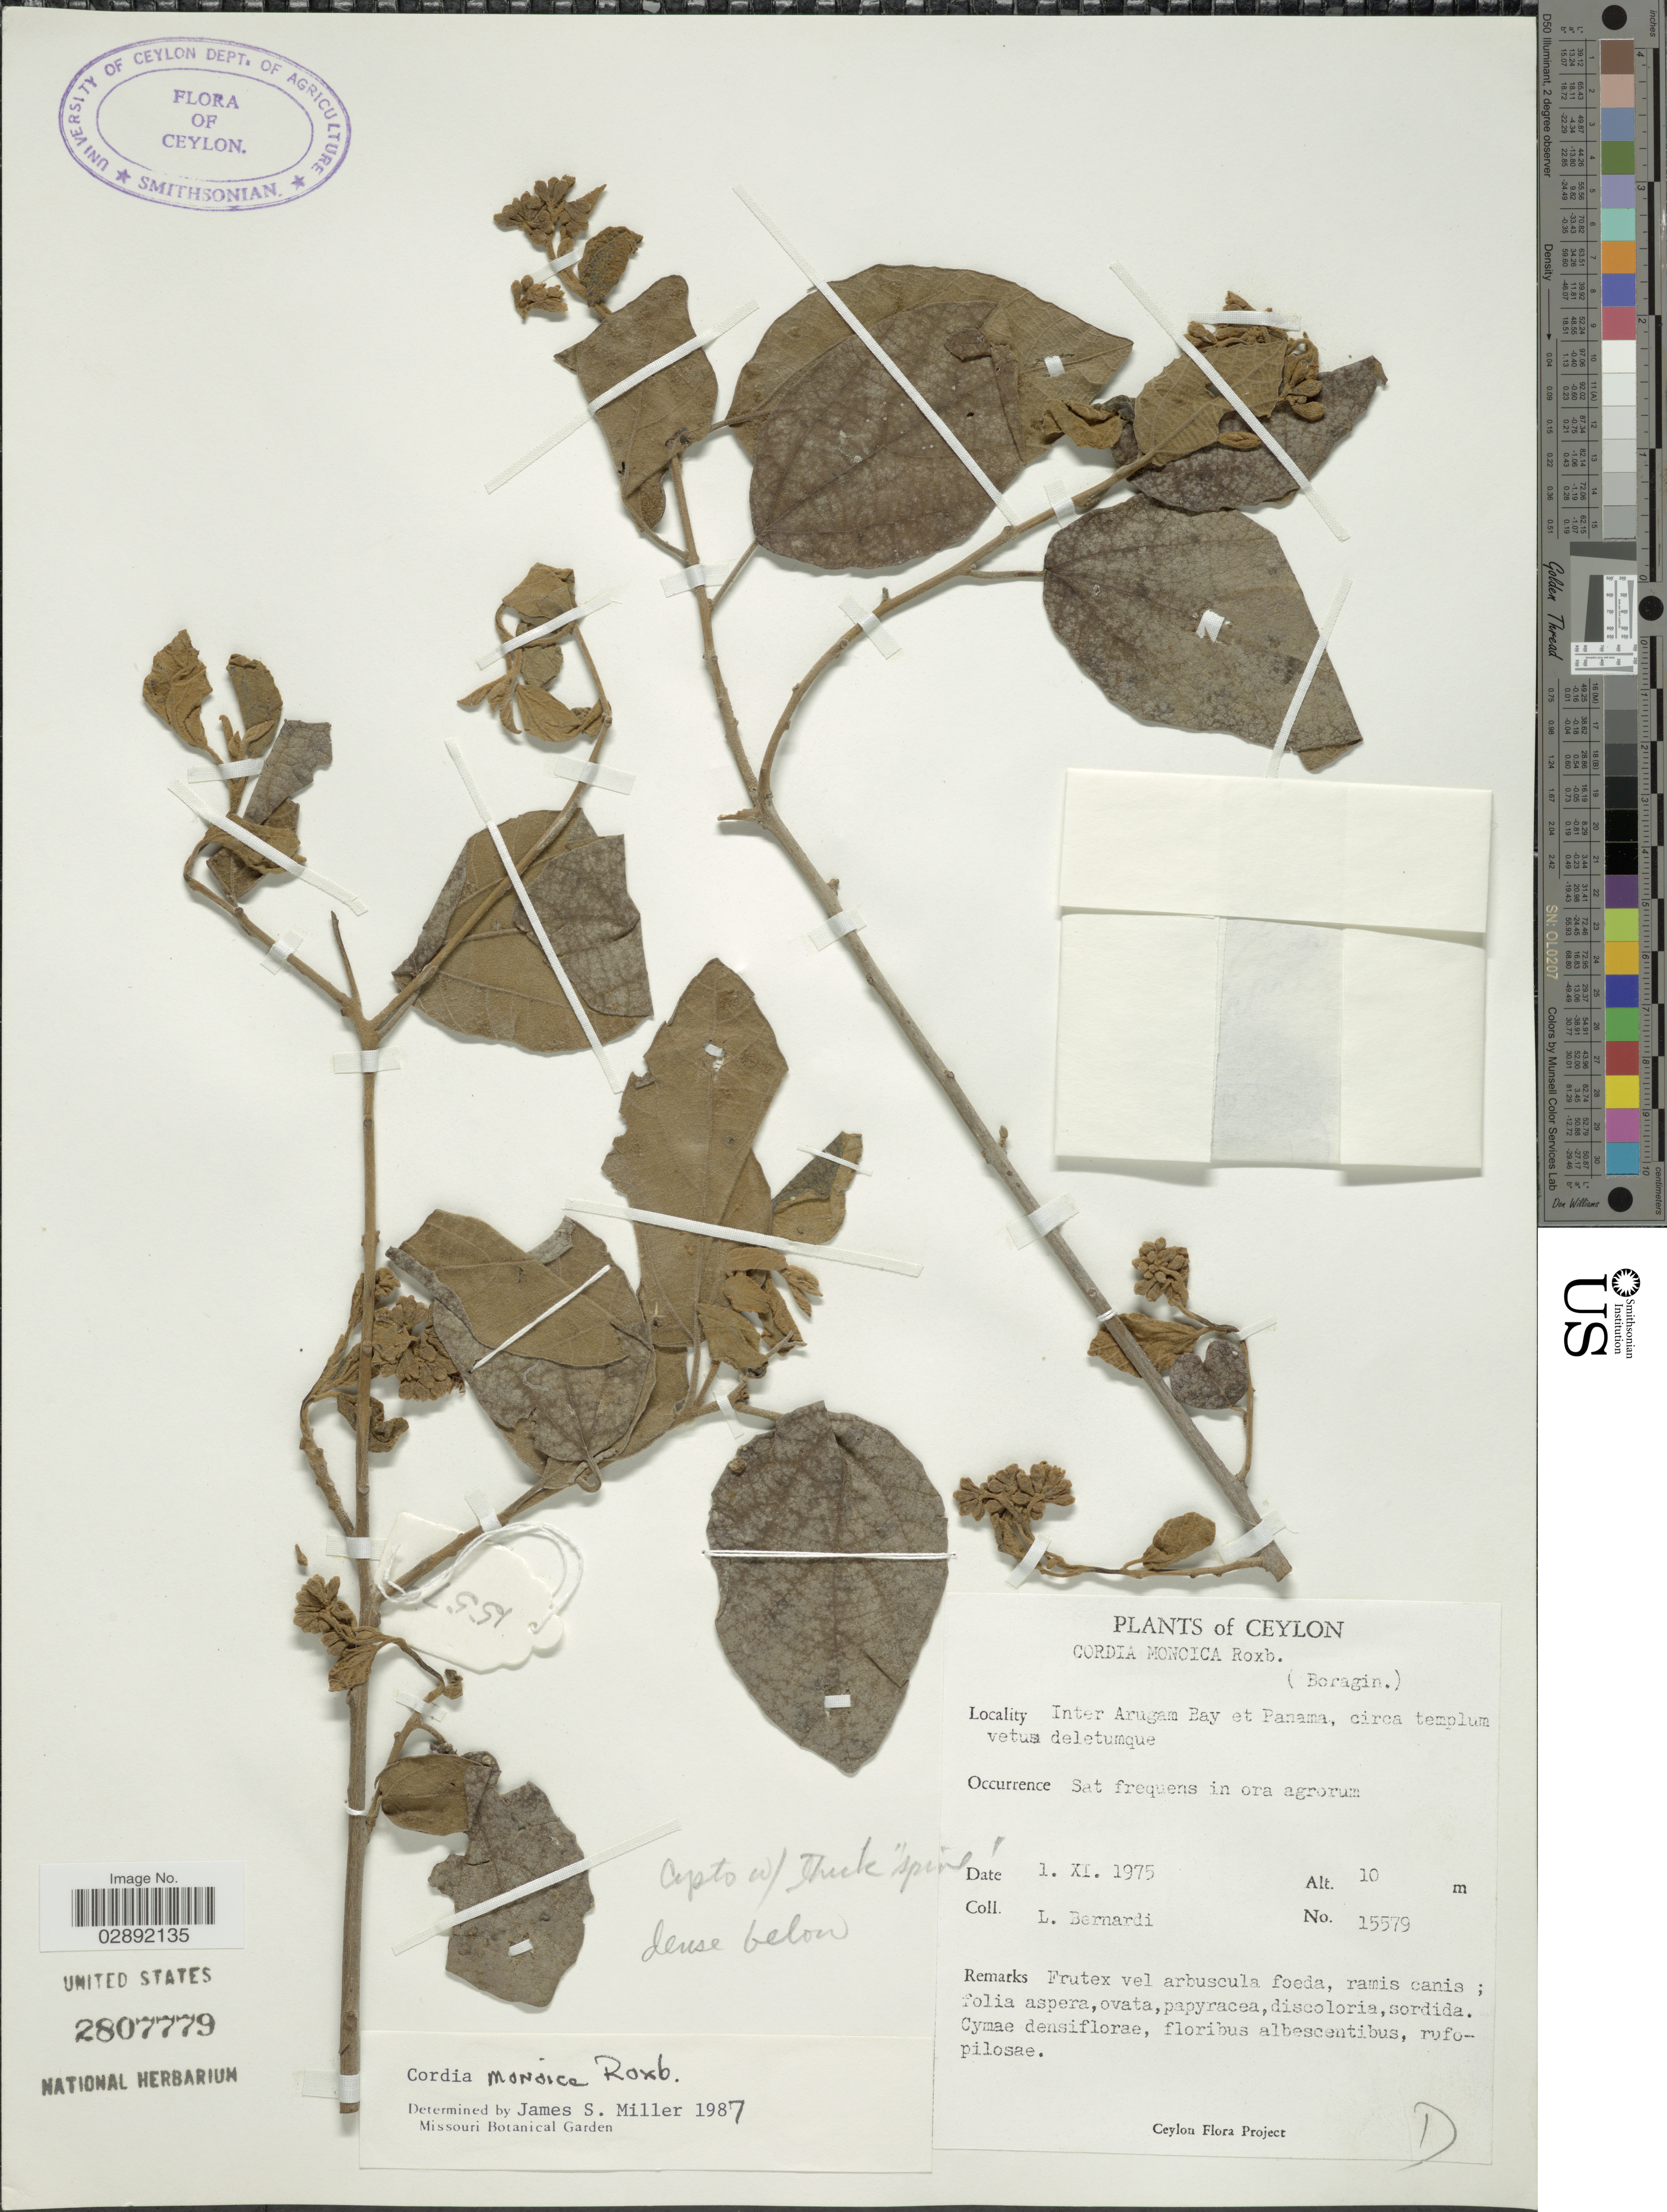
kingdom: Plantae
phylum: Tracheophyta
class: Magnoliopsida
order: Boraginales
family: Cordiaceae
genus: Cordia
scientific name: Cordia monoica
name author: Roxb.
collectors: L. Bernardi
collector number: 15579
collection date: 1975-11-01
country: Sri Lanka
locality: Ceylon. Inter Arugam Bay et Panama, circa templum vetus deletumque.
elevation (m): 10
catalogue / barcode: US 2807779